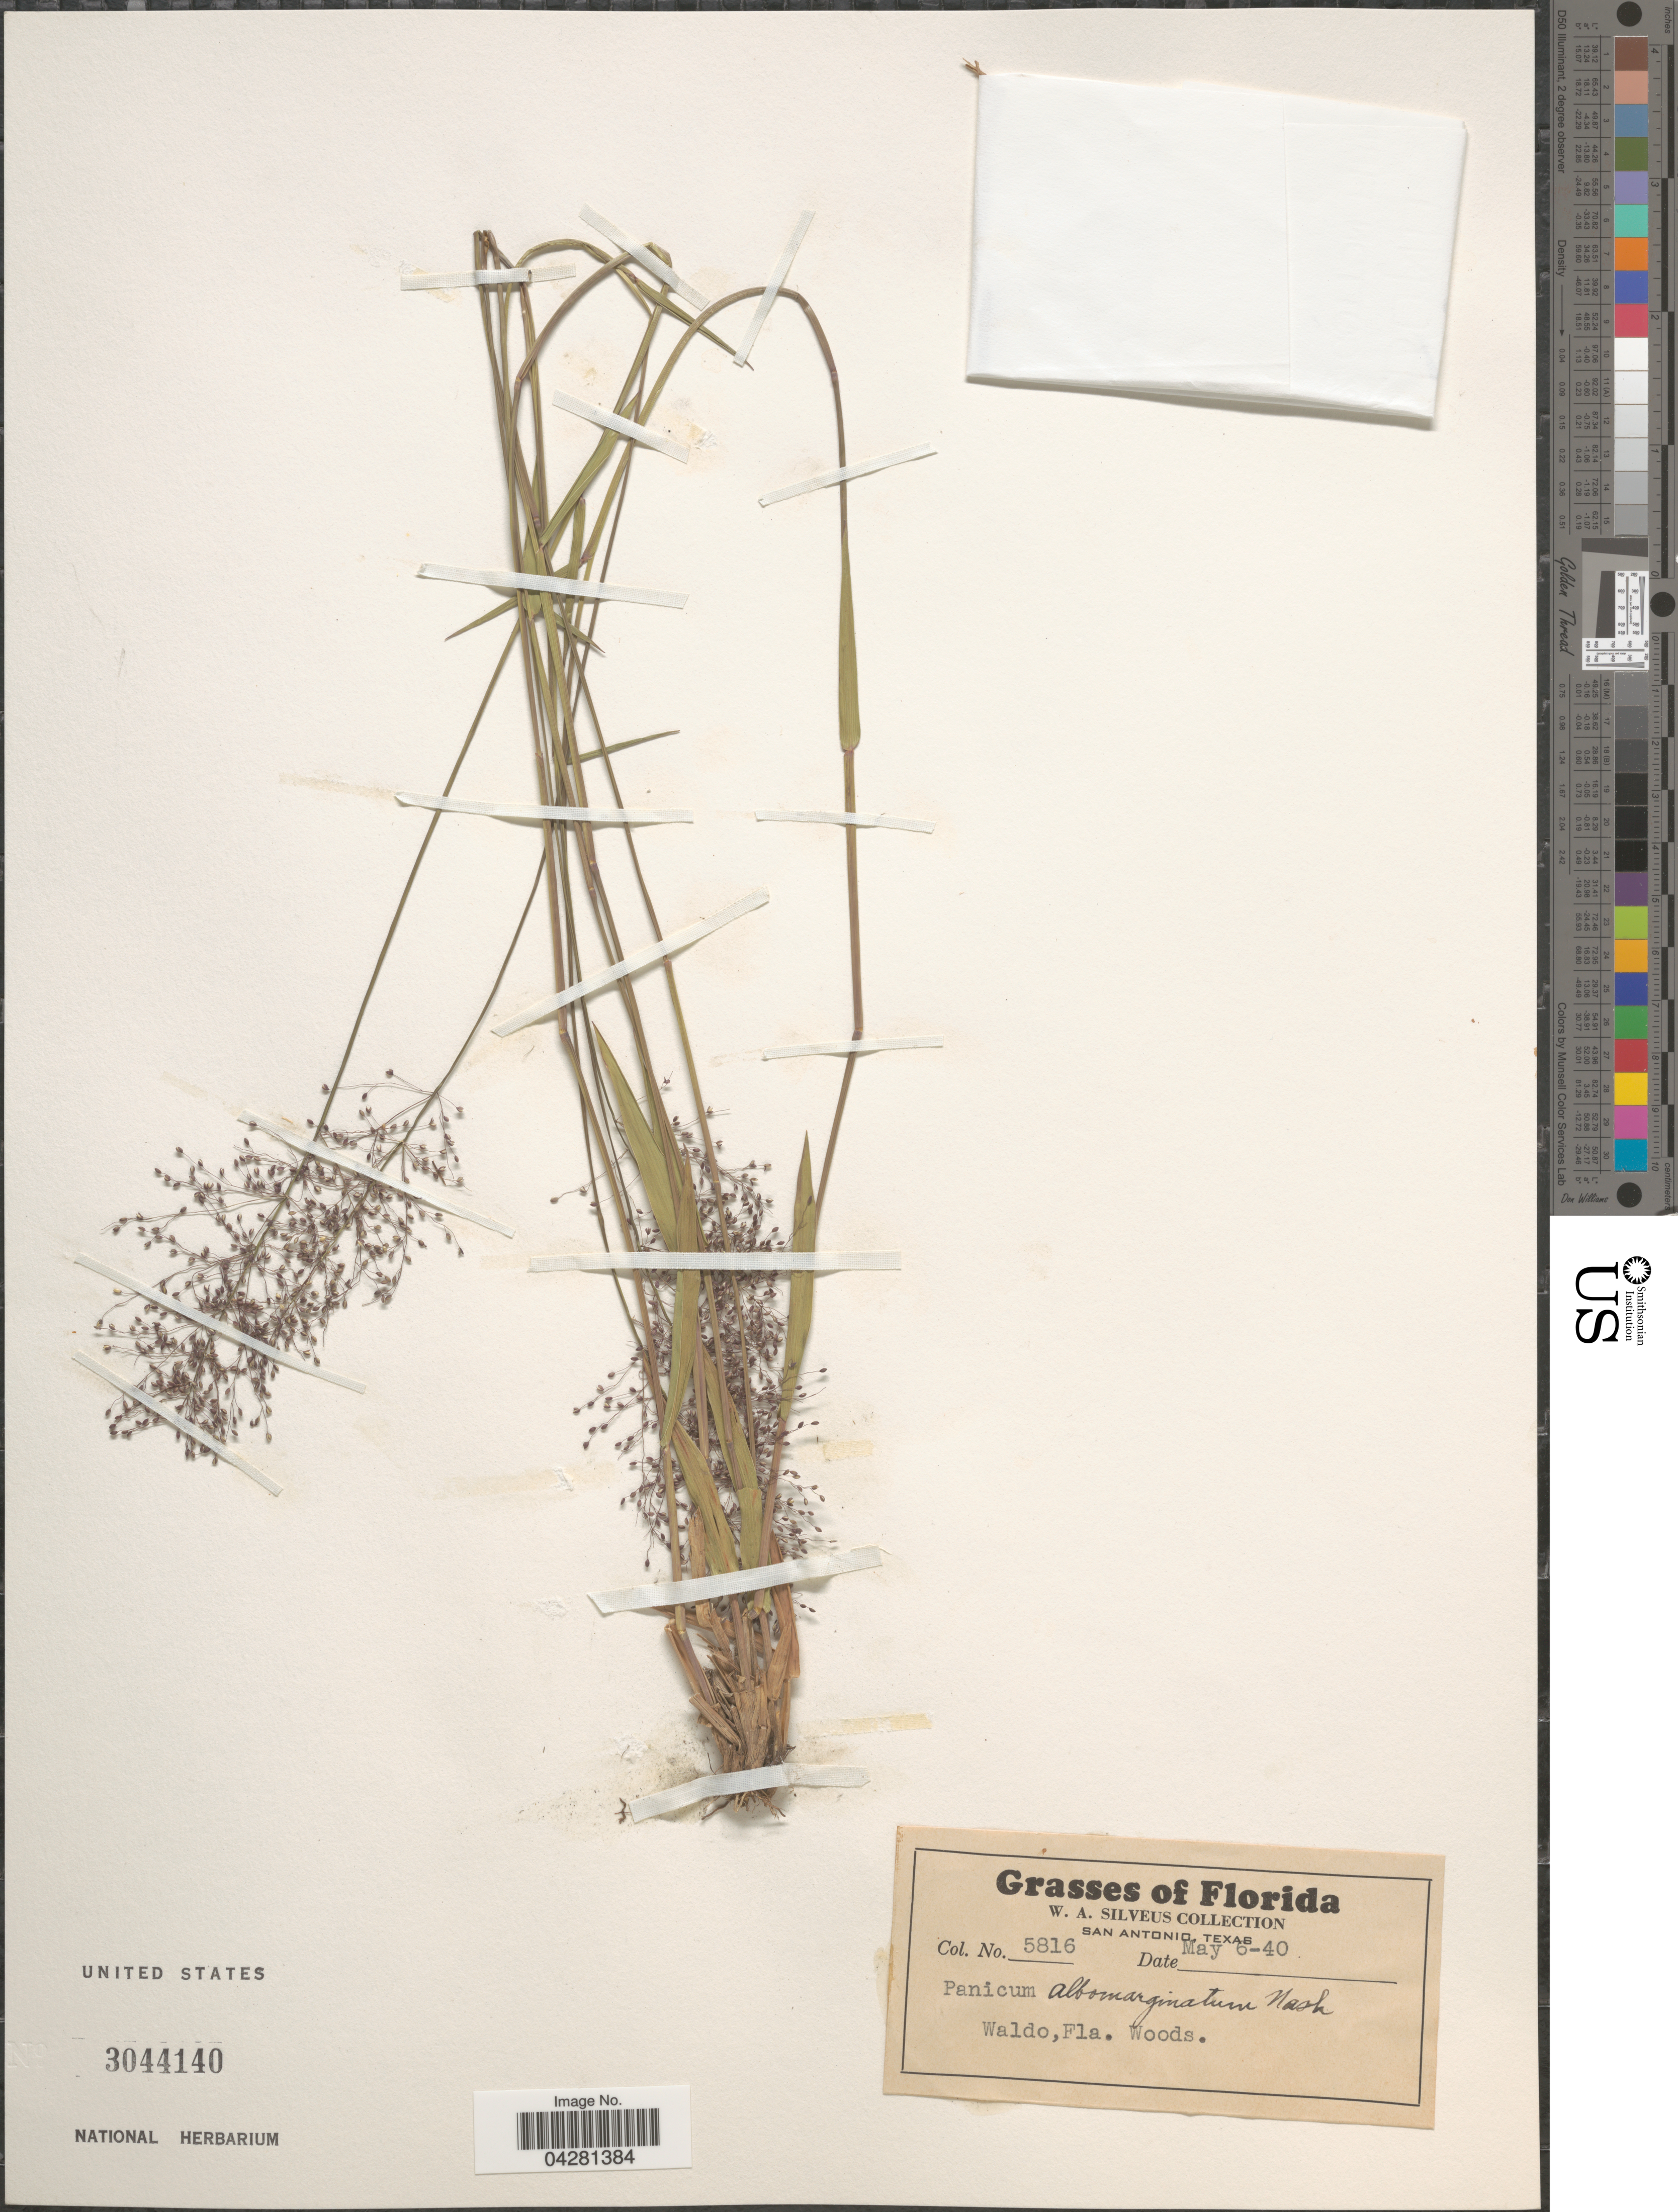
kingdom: Plantae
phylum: Tracheophyta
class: Liliopsida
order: Poales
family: Poaceae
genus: Dichanthelium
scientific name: Dichanthelium dichotomum var. unciphyllum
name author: (Trin.) Davidse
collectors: W. Silveus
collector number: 5816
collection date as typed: Transcribed d/m/y: 6/5/40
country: United States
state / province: Florida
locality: Waldo.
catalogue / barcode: US 3044140